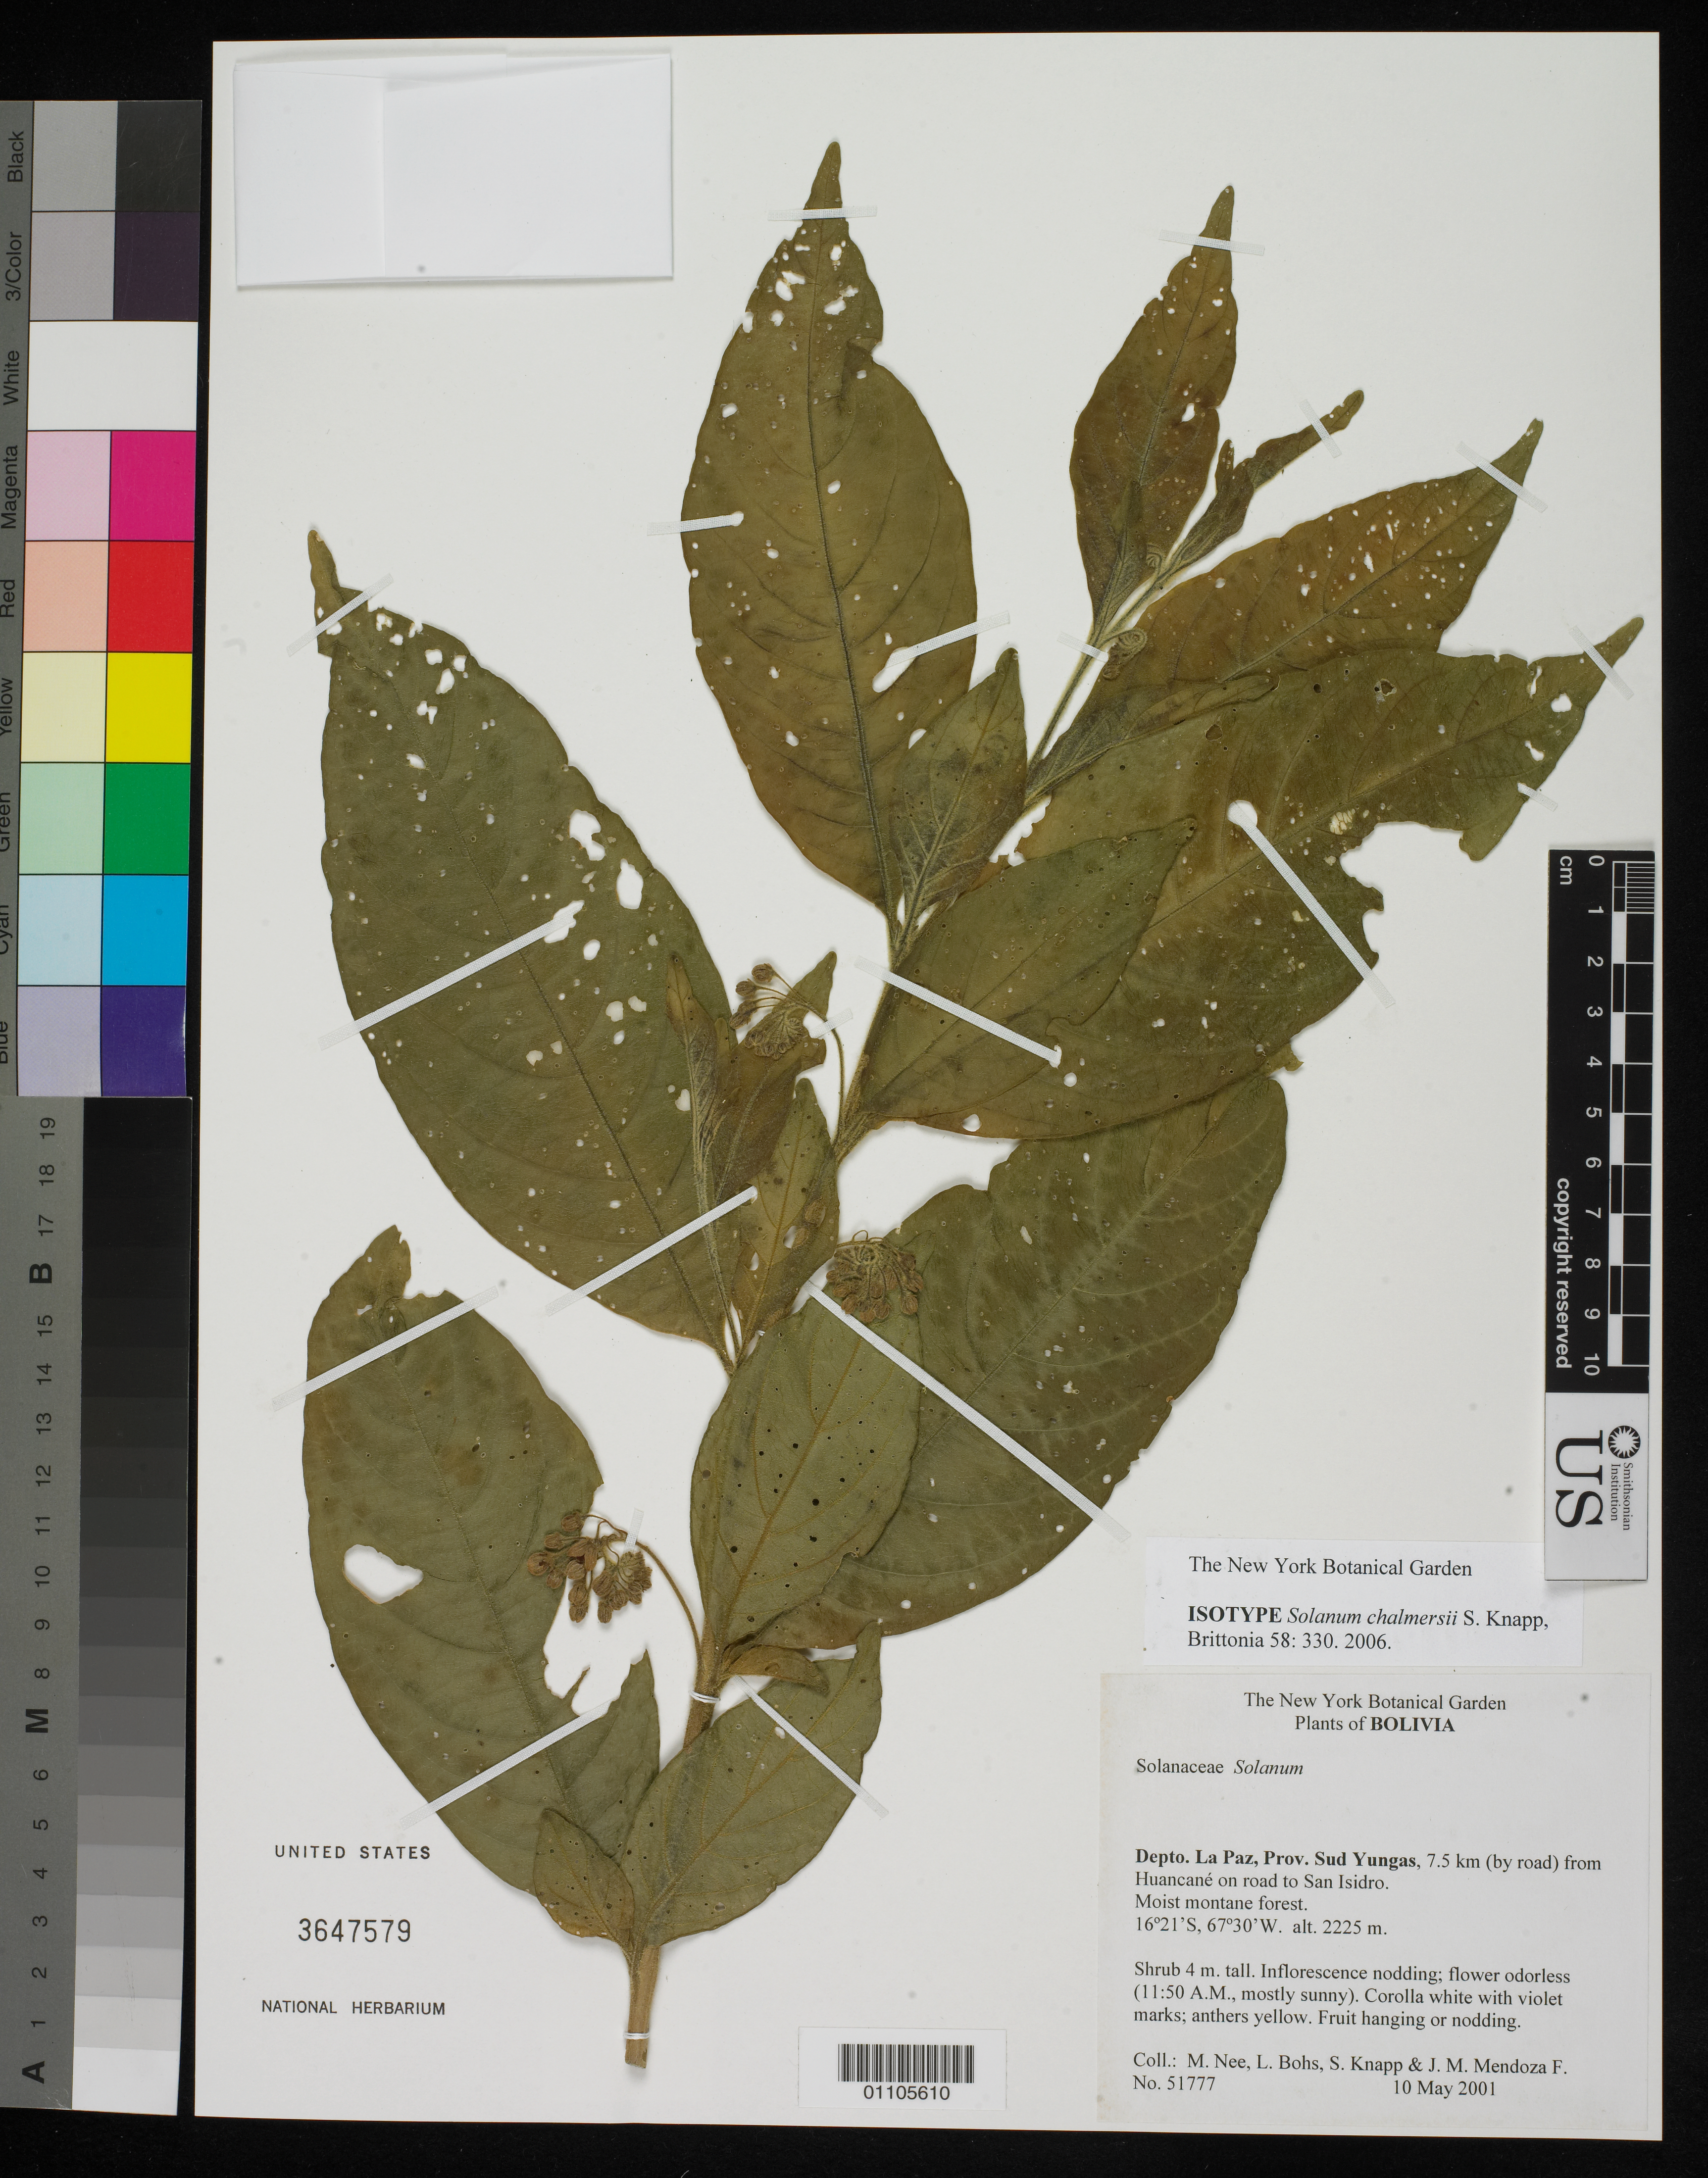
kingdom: Plantae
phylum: Tracheophyta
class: Magnoliopsida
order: Solanales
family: Solanaceae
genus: Solanum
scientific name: Solanum chalmersii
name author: S. Knapp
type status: Isotype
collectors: M. Nee, L. A. Bohs, S. Knapp & J. M. Mendoza F.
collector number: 51777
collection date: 2001-05-10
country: Bolivia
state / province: La Paz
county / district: Sud Yungas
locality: Depto. La Paz, Prov. Sud Yungas, 7.5 km (by road) from Huancané on road to San Isidro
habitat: Moist montane forest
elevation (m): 2225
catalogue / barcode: US 3647579